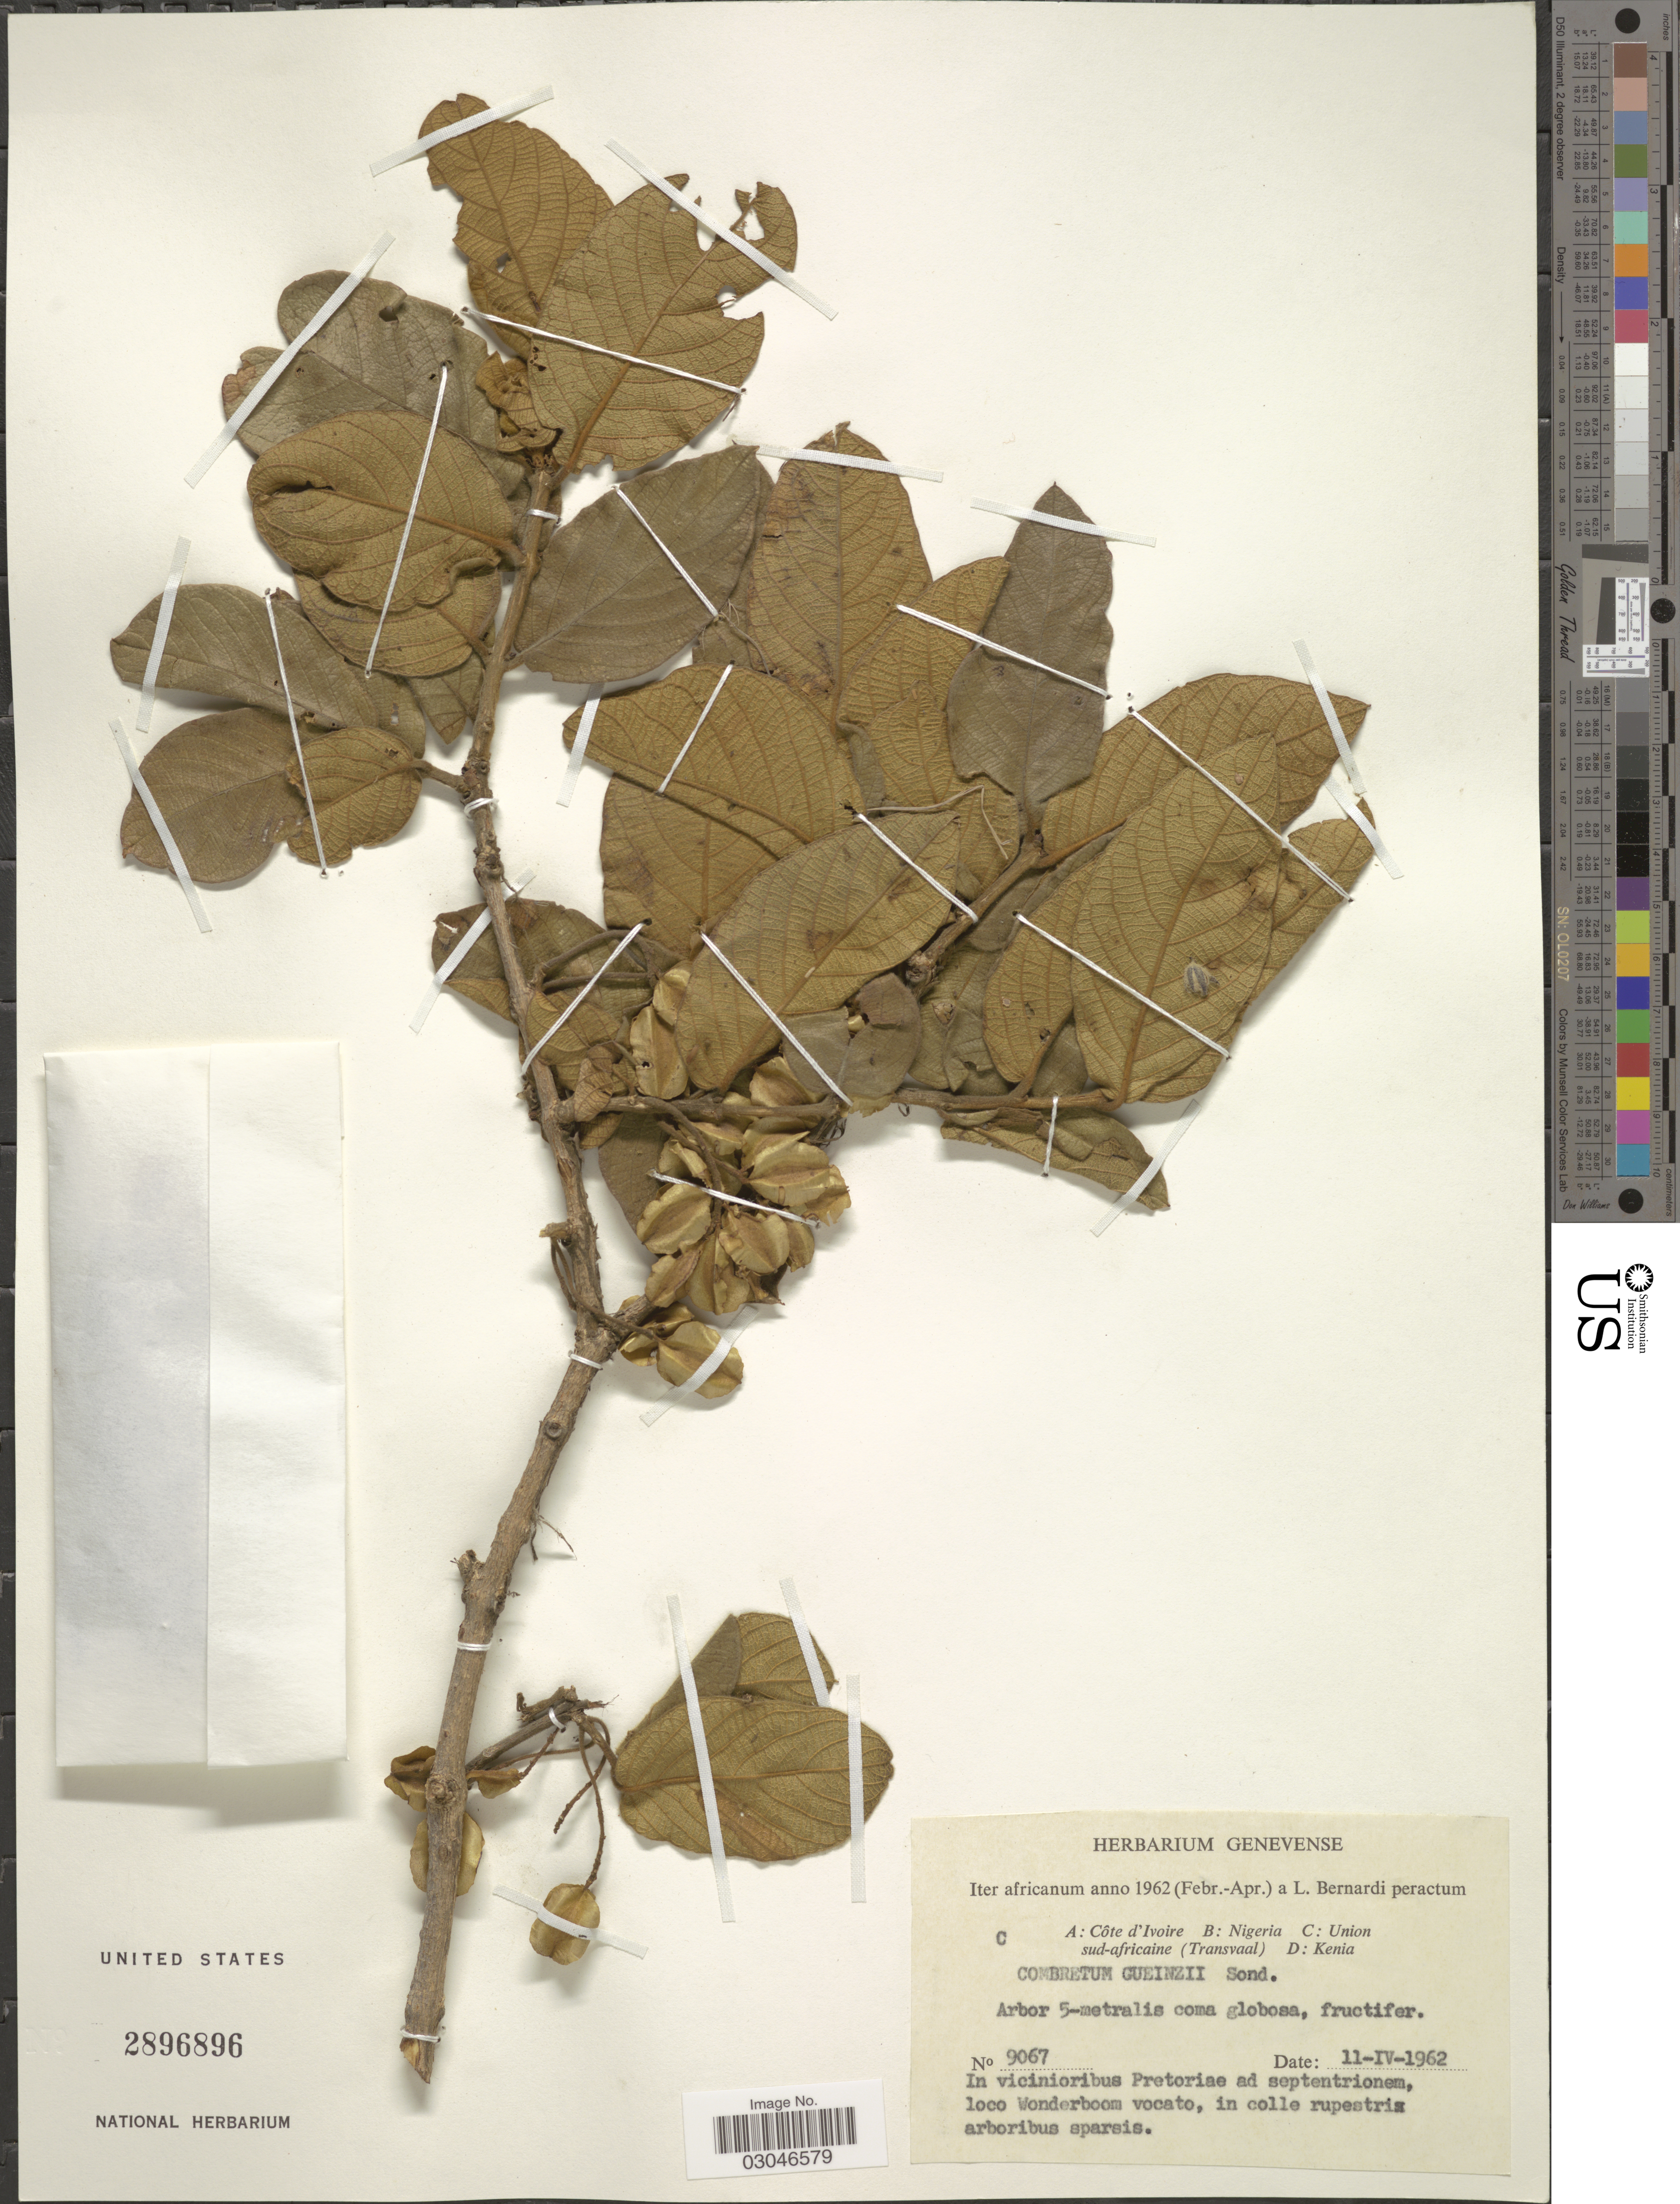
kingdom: Plantae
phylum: Tracheophyta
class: Magnoliopsida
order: Myrtales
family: Combretaceae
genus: Combretum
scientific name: Combretum gueinzii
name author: Sond.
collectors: L. Bernardi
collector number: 9067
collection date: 1962-04-11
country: South Africa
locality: Union sud-africaine (Transvaal).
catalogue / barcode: US 2896896